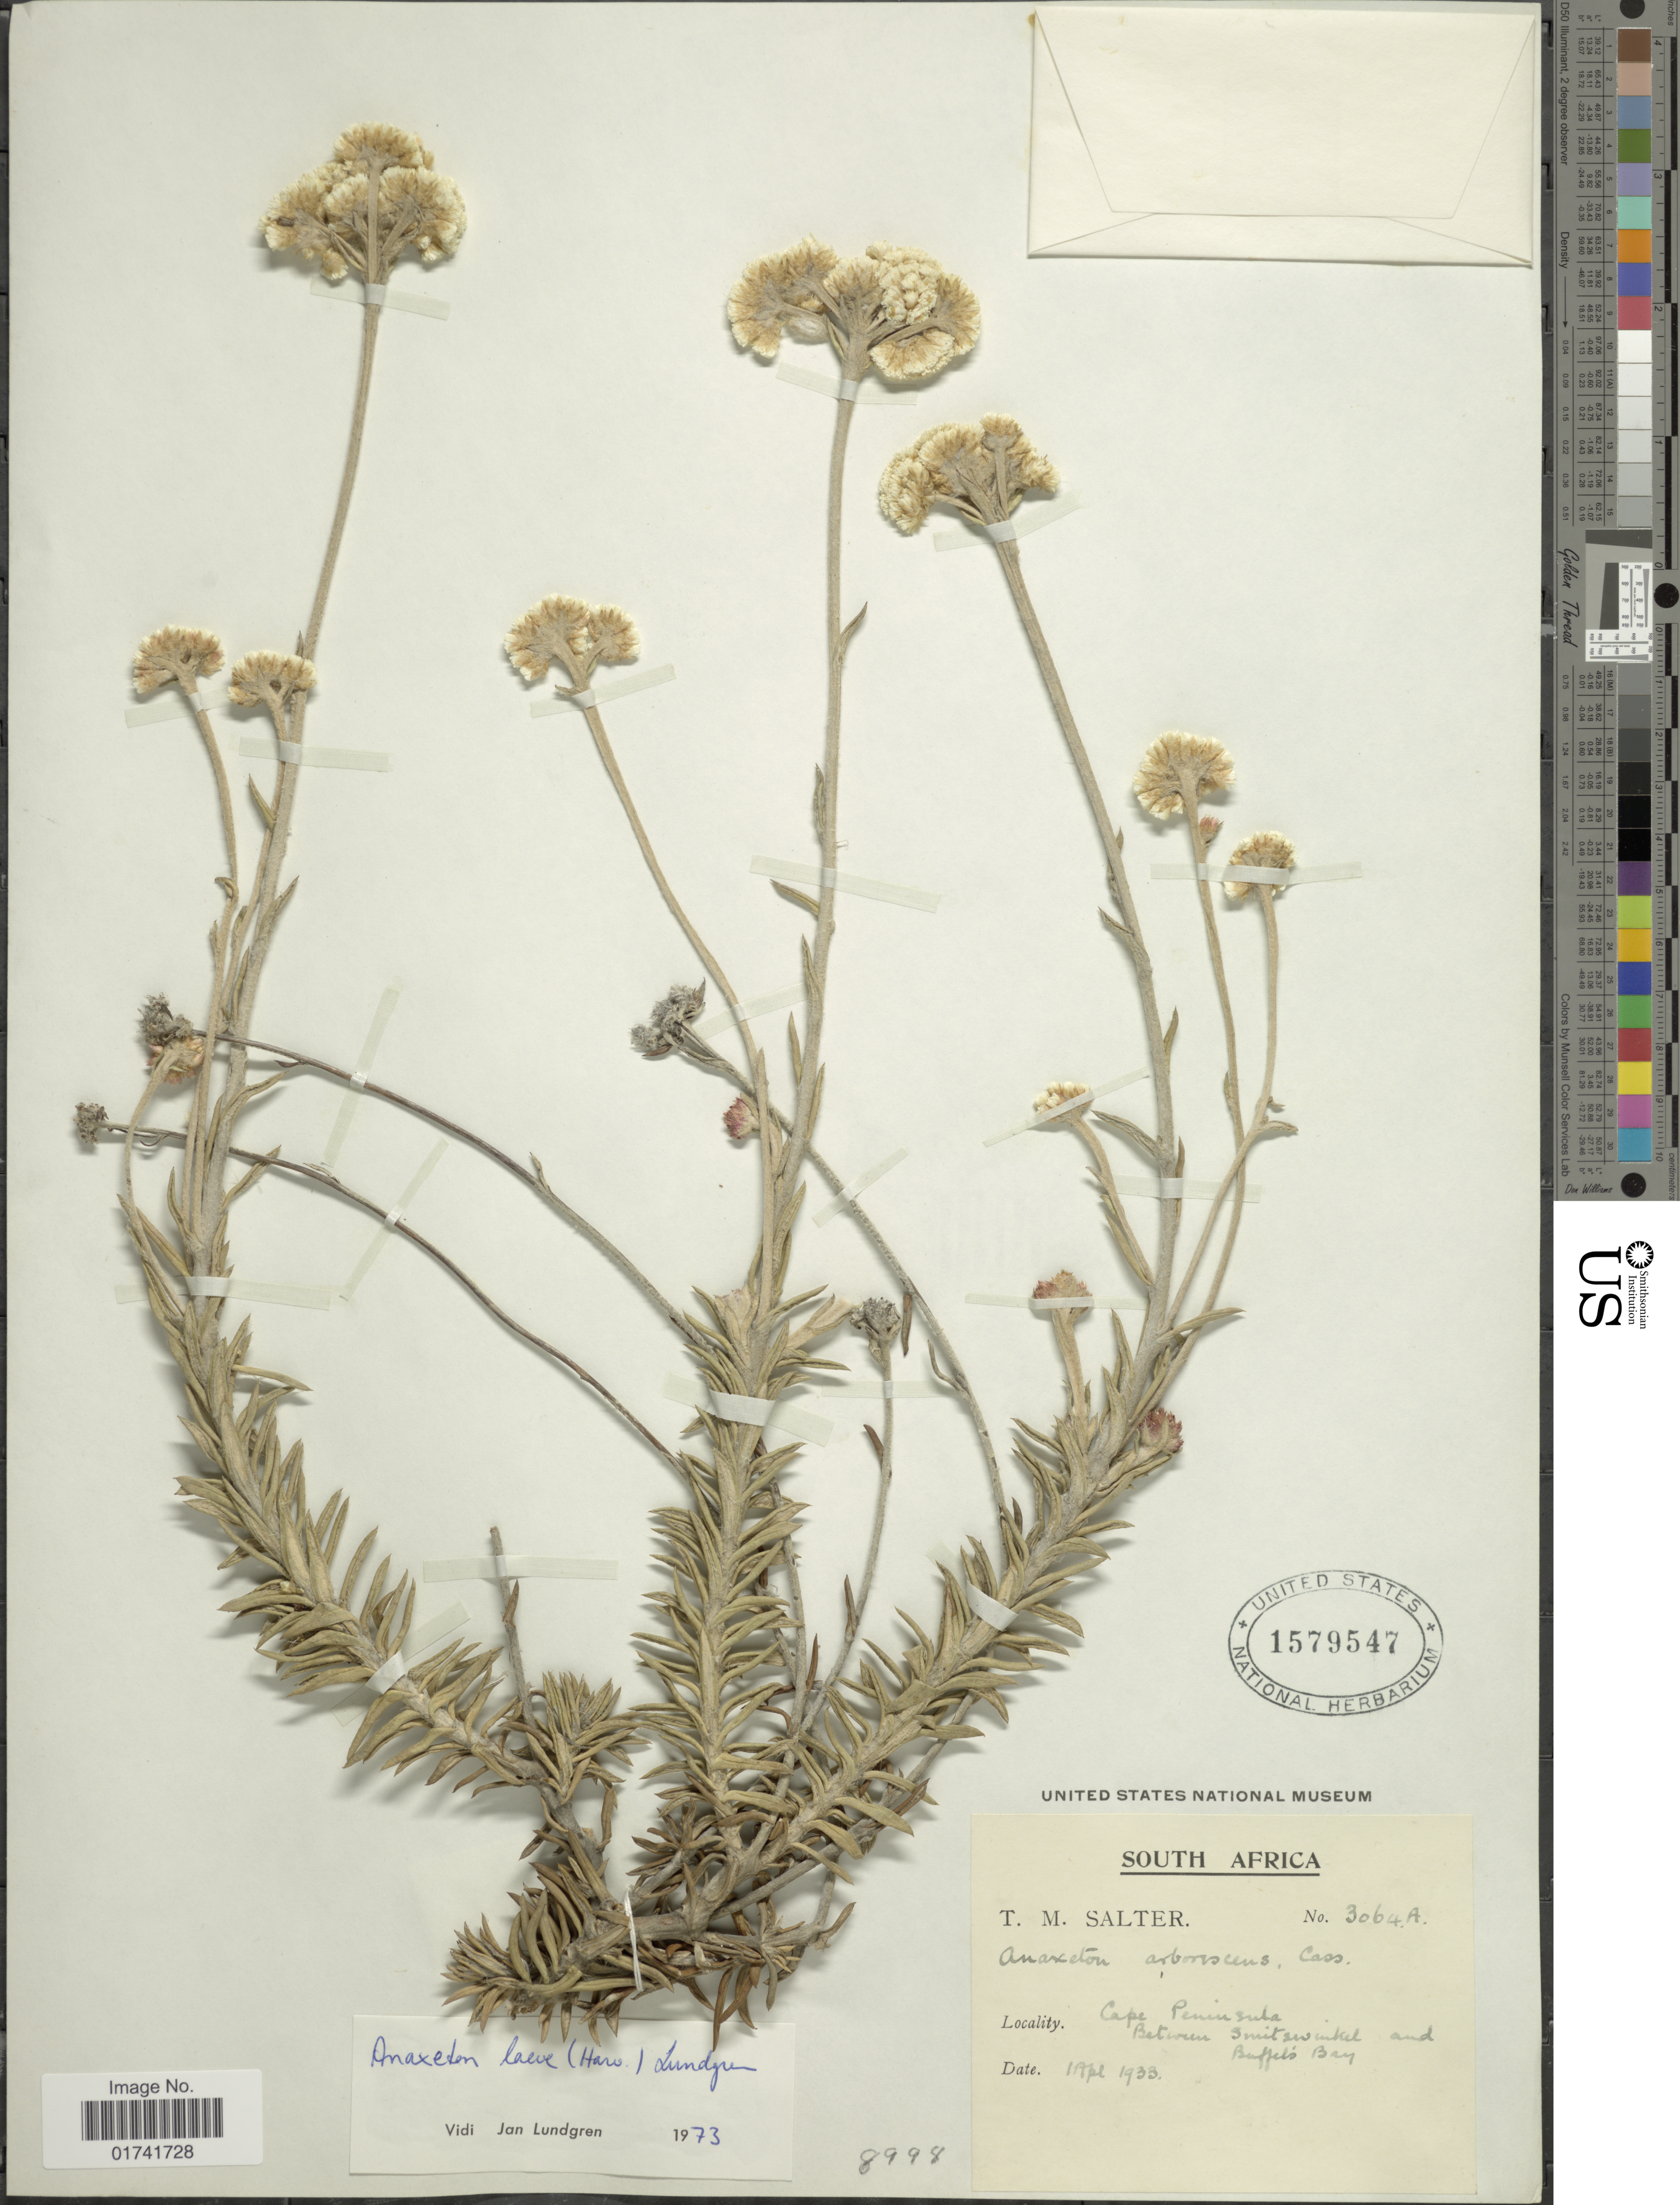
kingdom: Plantae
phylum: Tracheophyta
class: Magnoliopsida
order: Asterales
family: Asteraceae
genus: Anaxeton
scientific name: Anaxeton laeve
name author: Lundgren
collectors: T. Salter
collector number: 3064A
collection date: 1933-04-01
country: South Africa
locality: Cape Peninsula, between Smitswinkel and Buffel's Bay.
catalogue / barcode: US 1579547